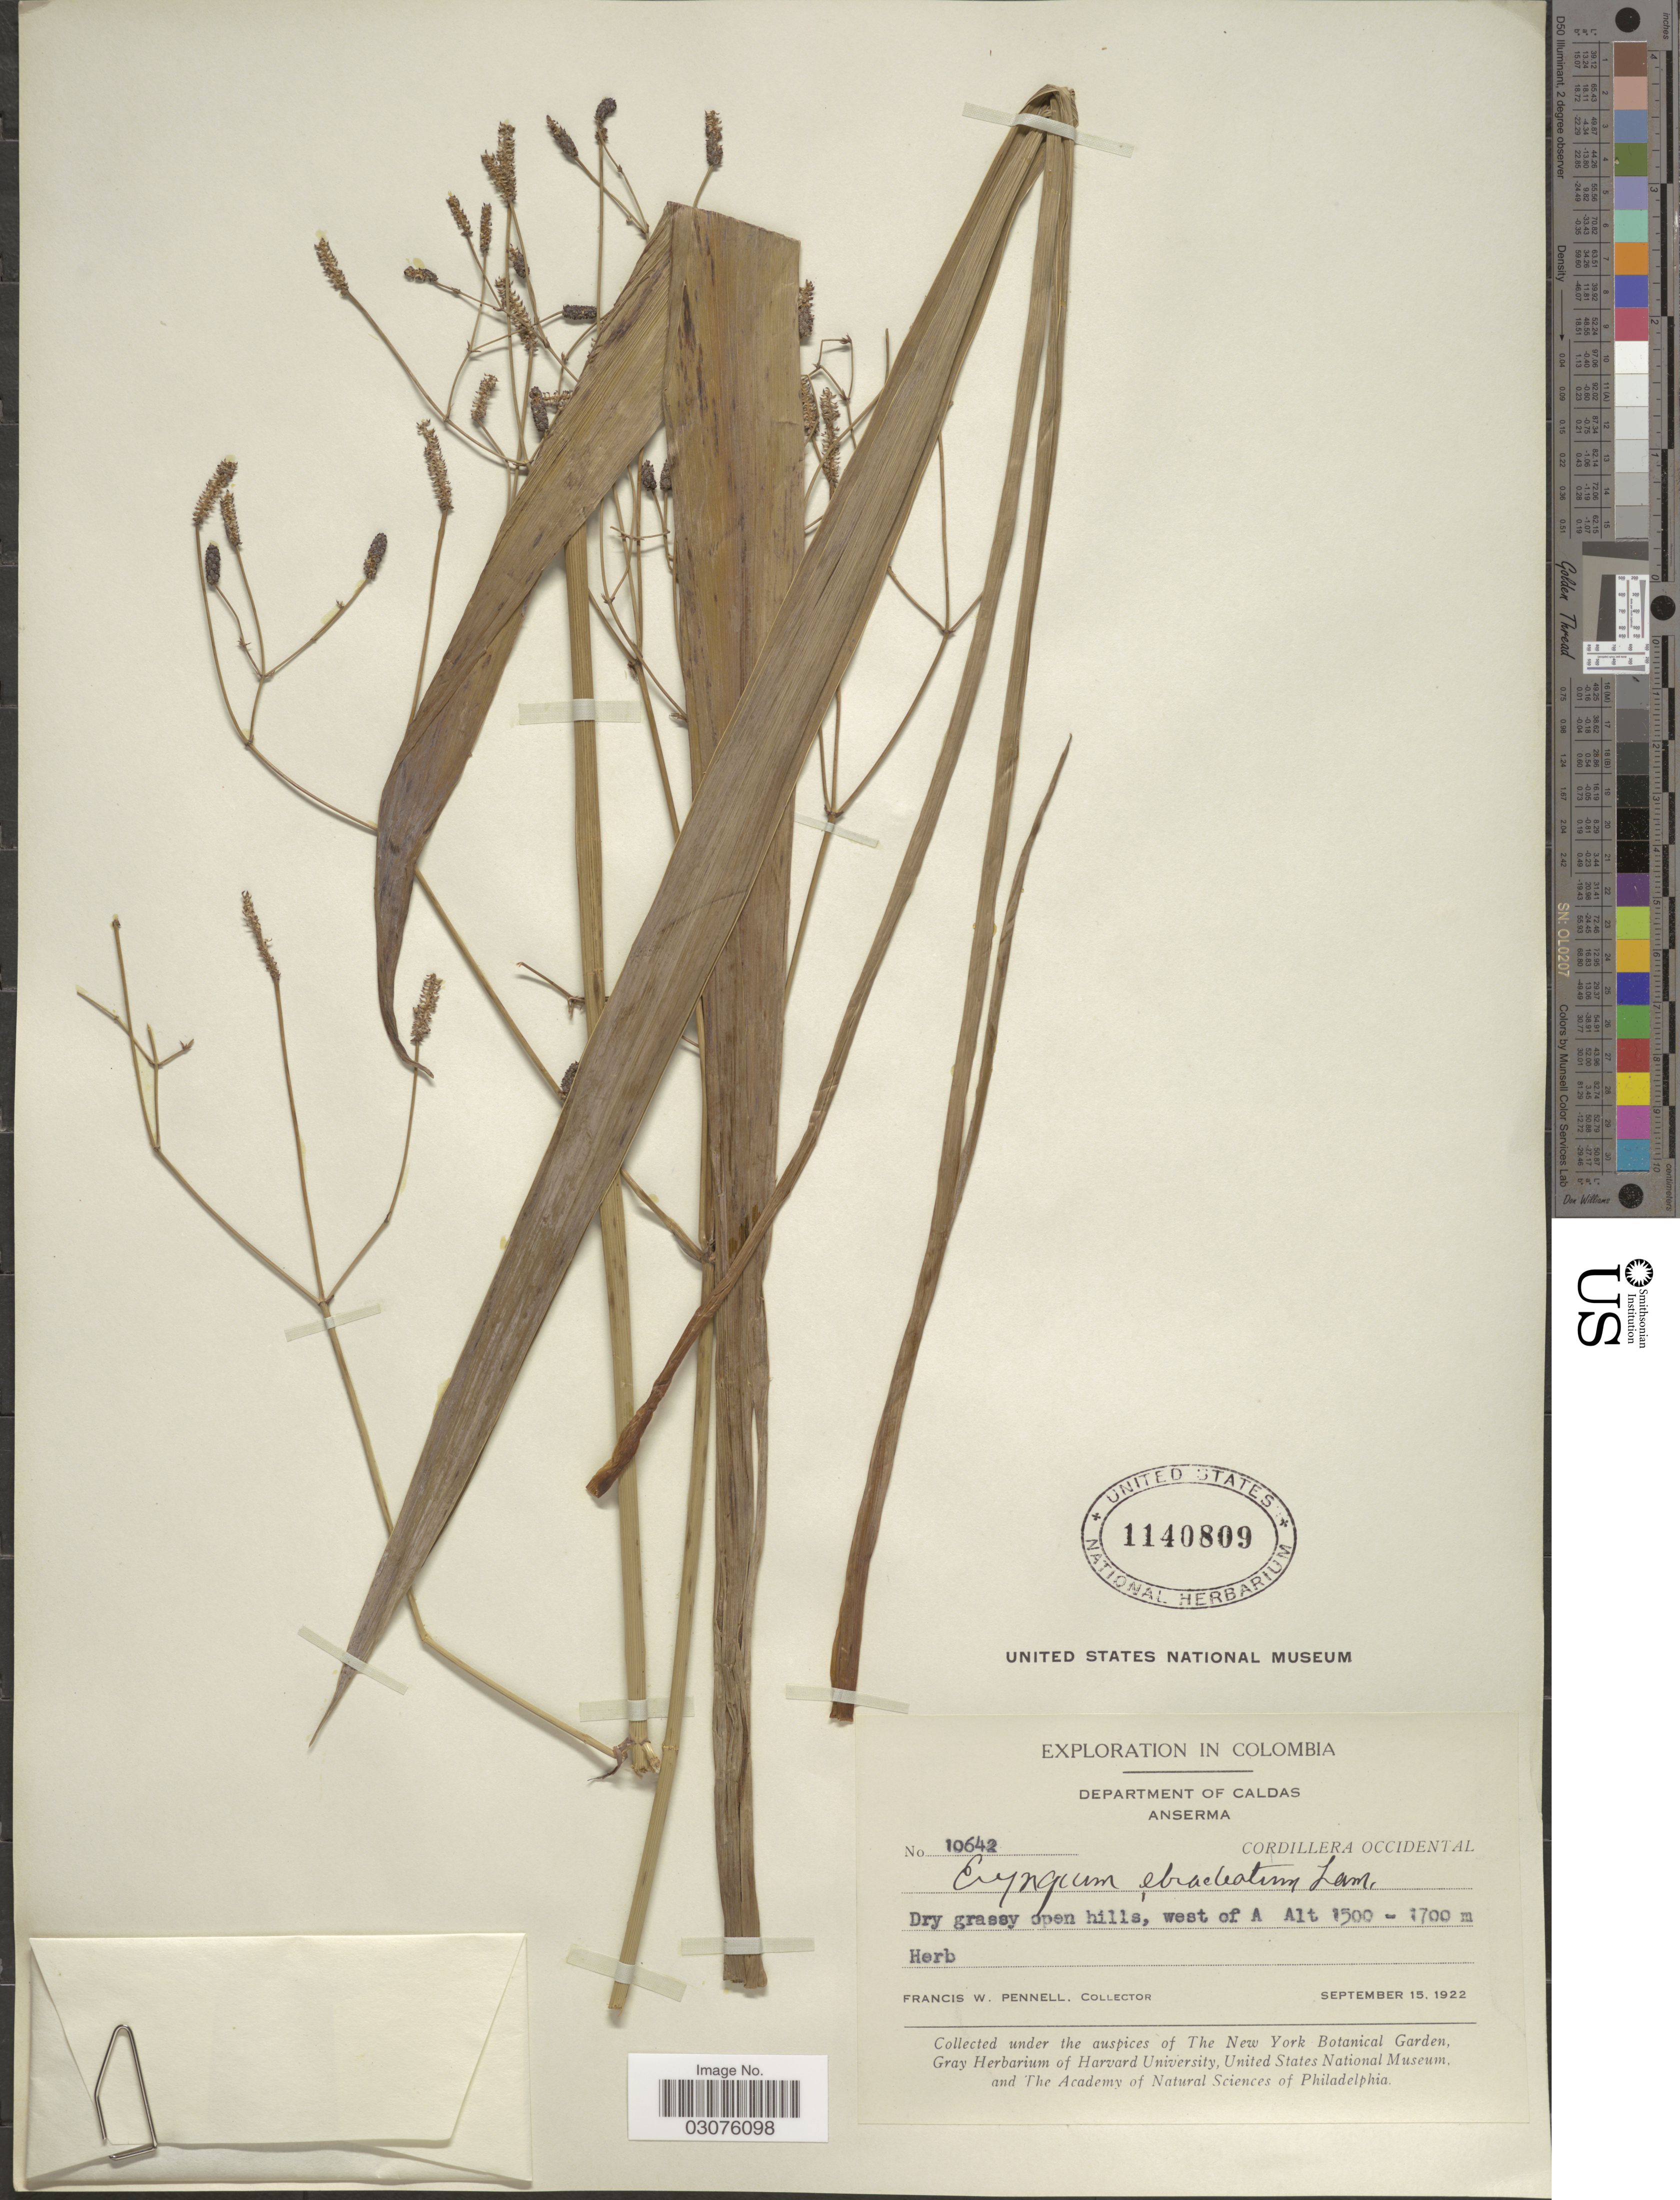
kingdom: Plantae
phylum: Tracheophyta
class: Magnoliopsida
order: Apiales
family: Apiaceae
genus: Eryngium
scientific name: Eryngium ebracteatum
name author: Lam.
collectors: F. W. Pennell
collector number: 10642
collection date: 1922-09-15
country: Colombia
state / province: Caldas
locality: Department of Caldas. Anserma. Cordillera Occidental. West of A.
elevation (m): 1500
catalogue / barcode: US 1140809